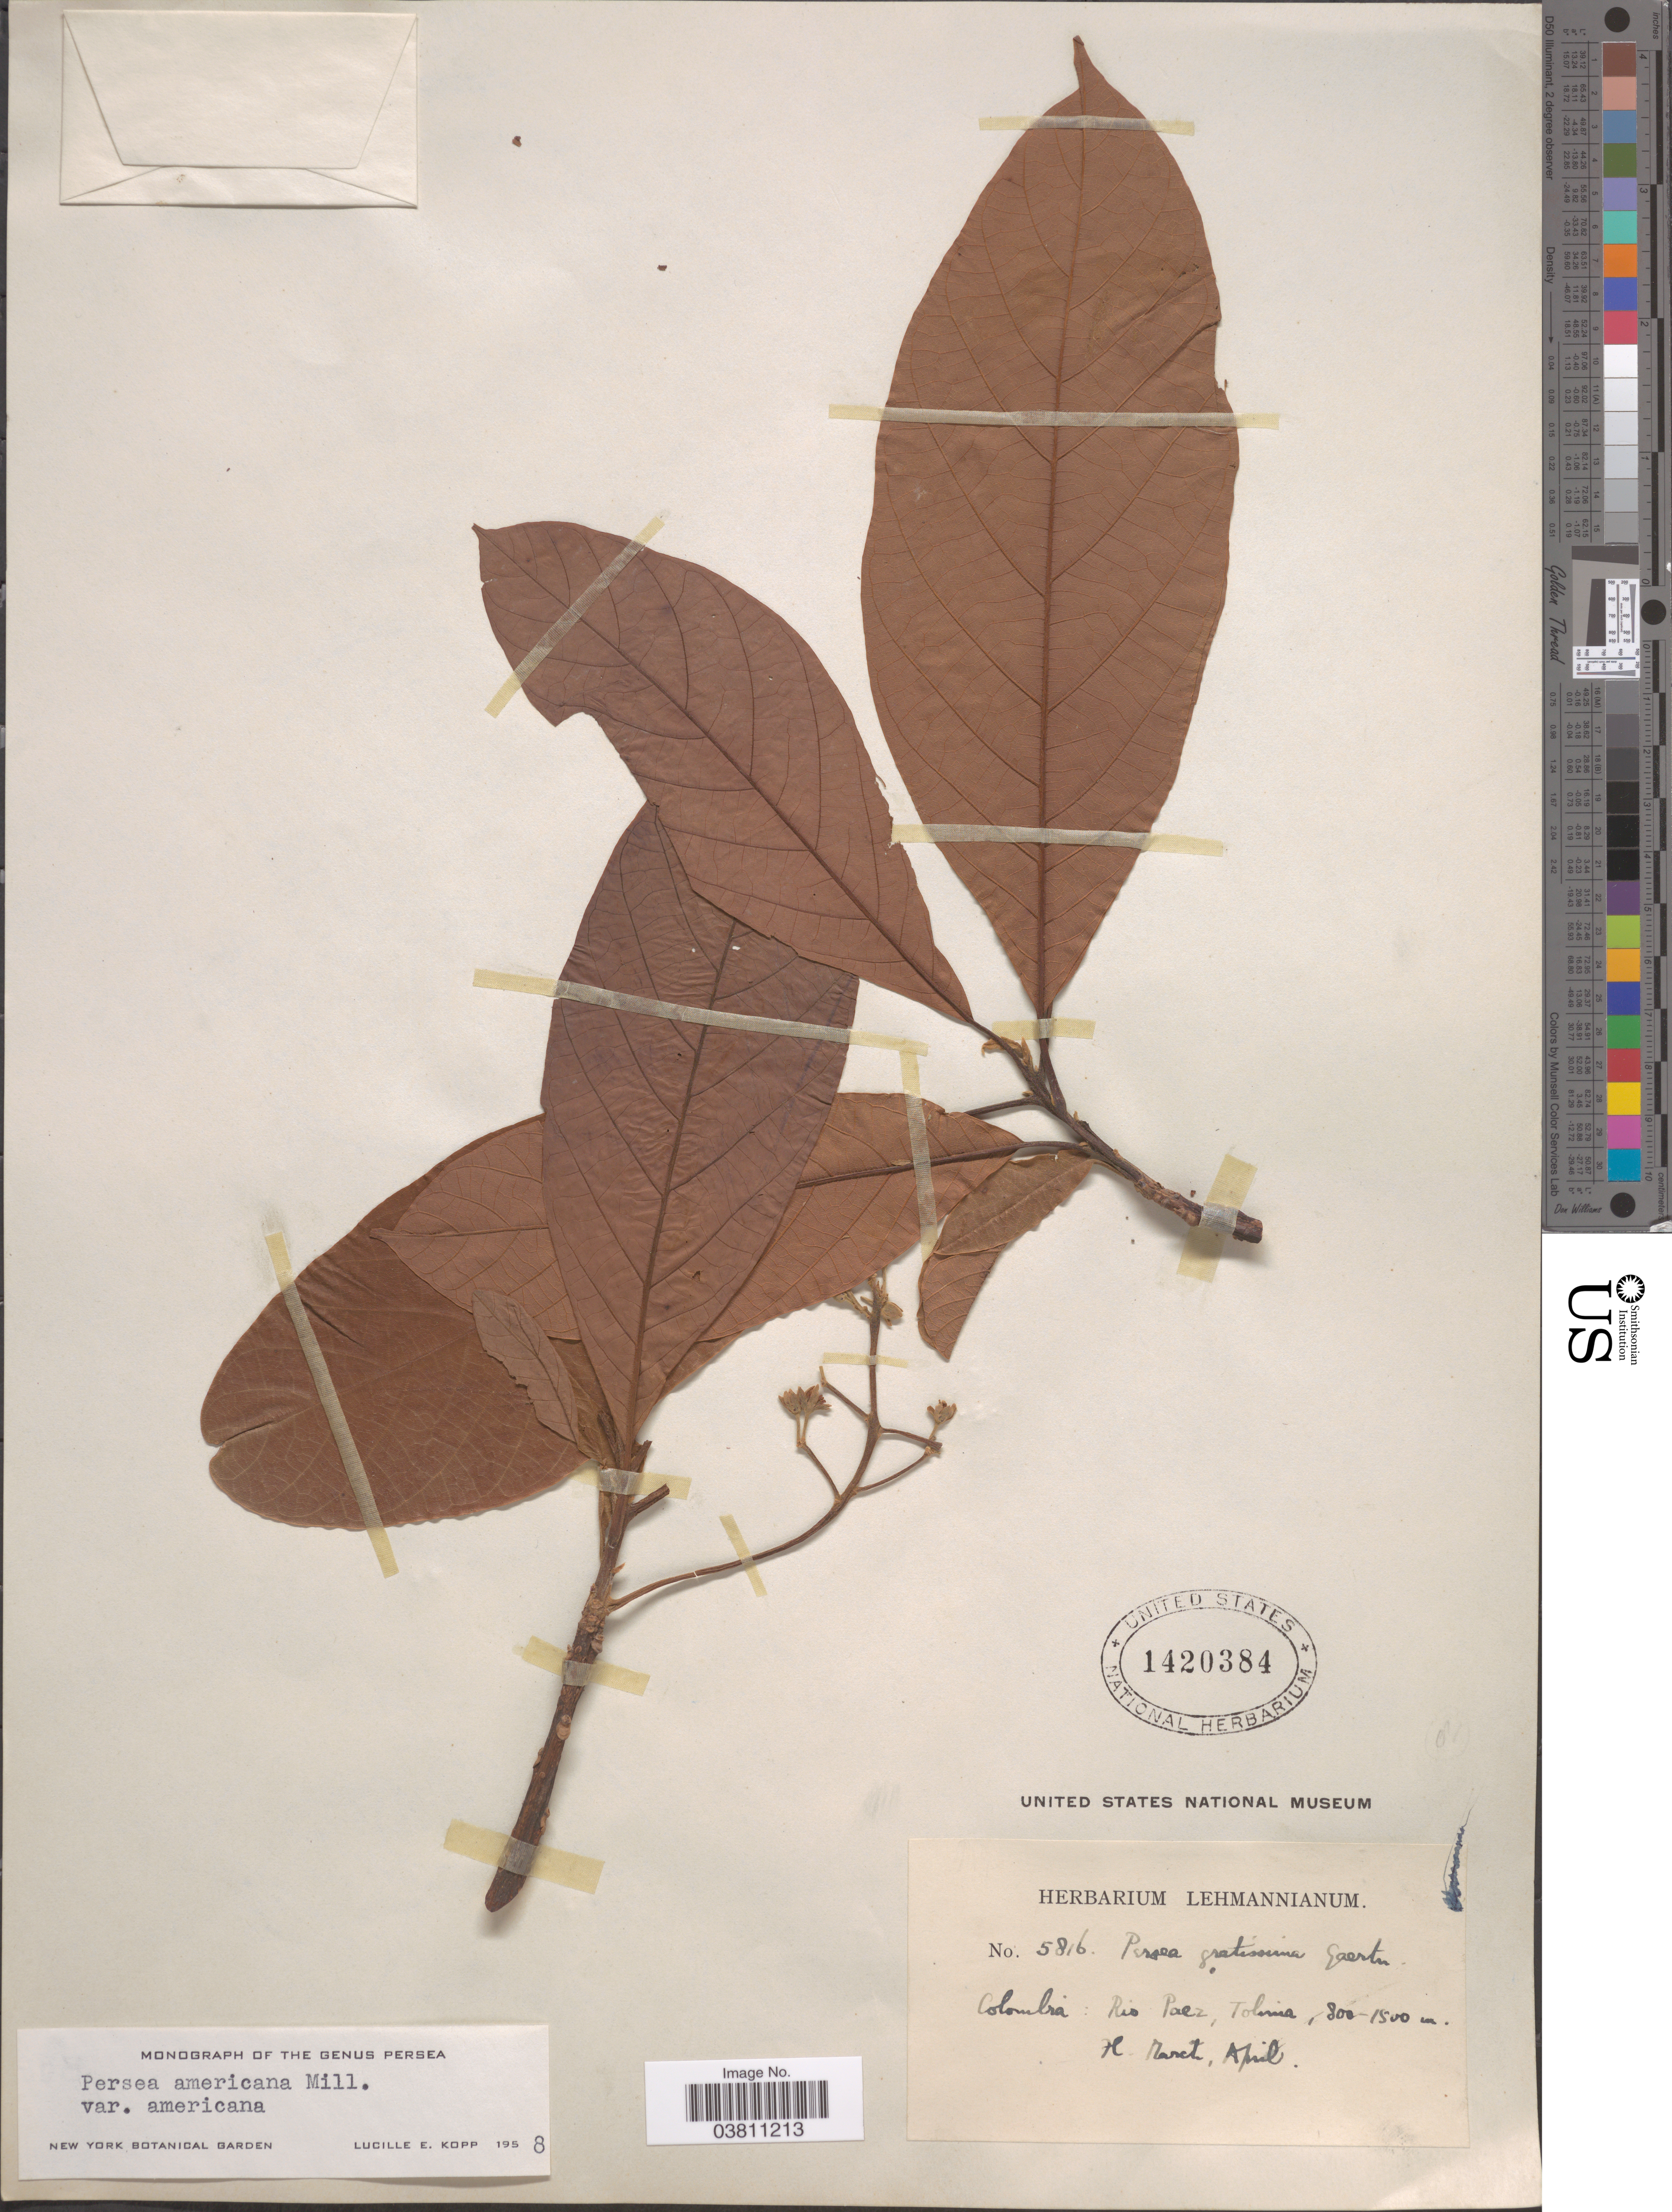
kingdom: Plantae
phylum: Tracheophyta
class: Magnoliopsida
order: Laurales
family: Lauraceae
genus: Persea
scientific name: Persea americana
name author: Mill.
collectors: ex herb. Lehmannianum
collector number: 5816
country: Colombia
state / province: Tolima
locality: Rio Paez.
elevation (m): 800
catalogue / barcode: US 1420384